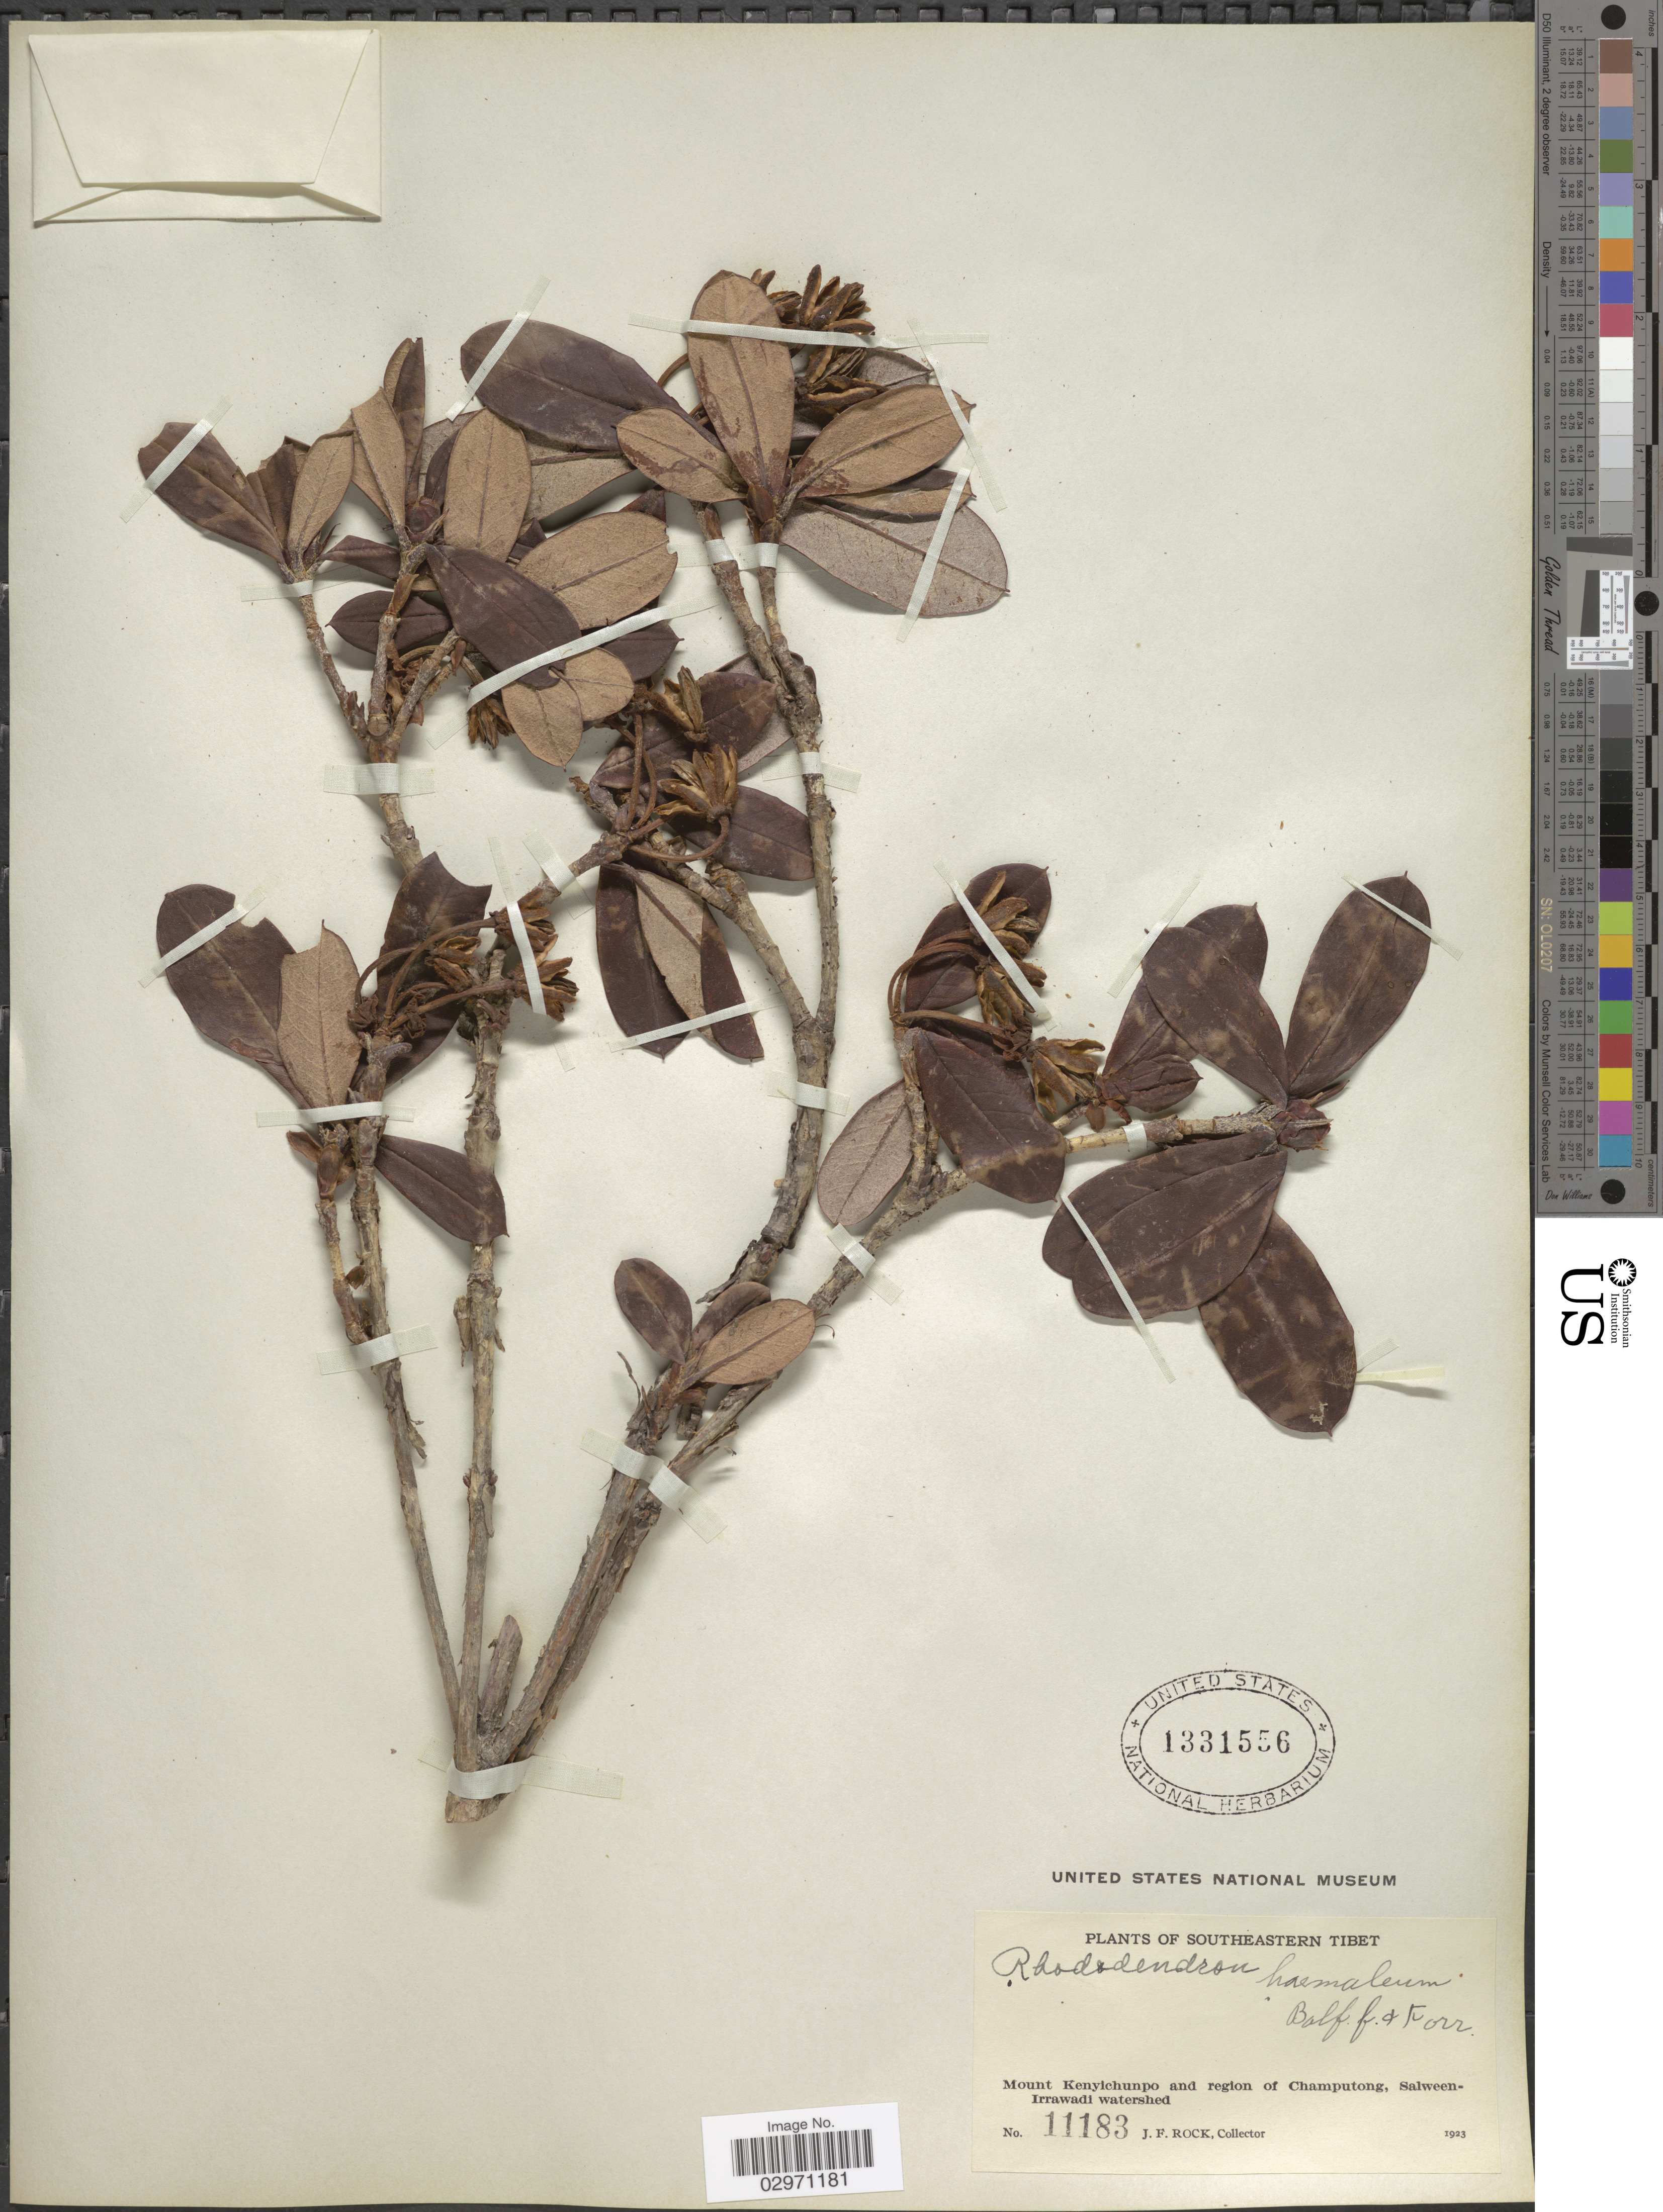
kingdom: Plantae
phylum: Tracheophyta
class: Magnoliopsida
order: Ericales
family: Ericaceae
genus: Rhododendron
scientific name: Rhododendron haemaleum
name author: Balf. f. & Forrest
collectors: J. Rock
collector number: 11183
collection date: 1923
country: China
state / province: Xizang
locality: Southeastern Tibet. Mount Kenyichunpo and region of Champutong, Salween-Irrawadi watershed.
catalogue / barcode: US 1331556